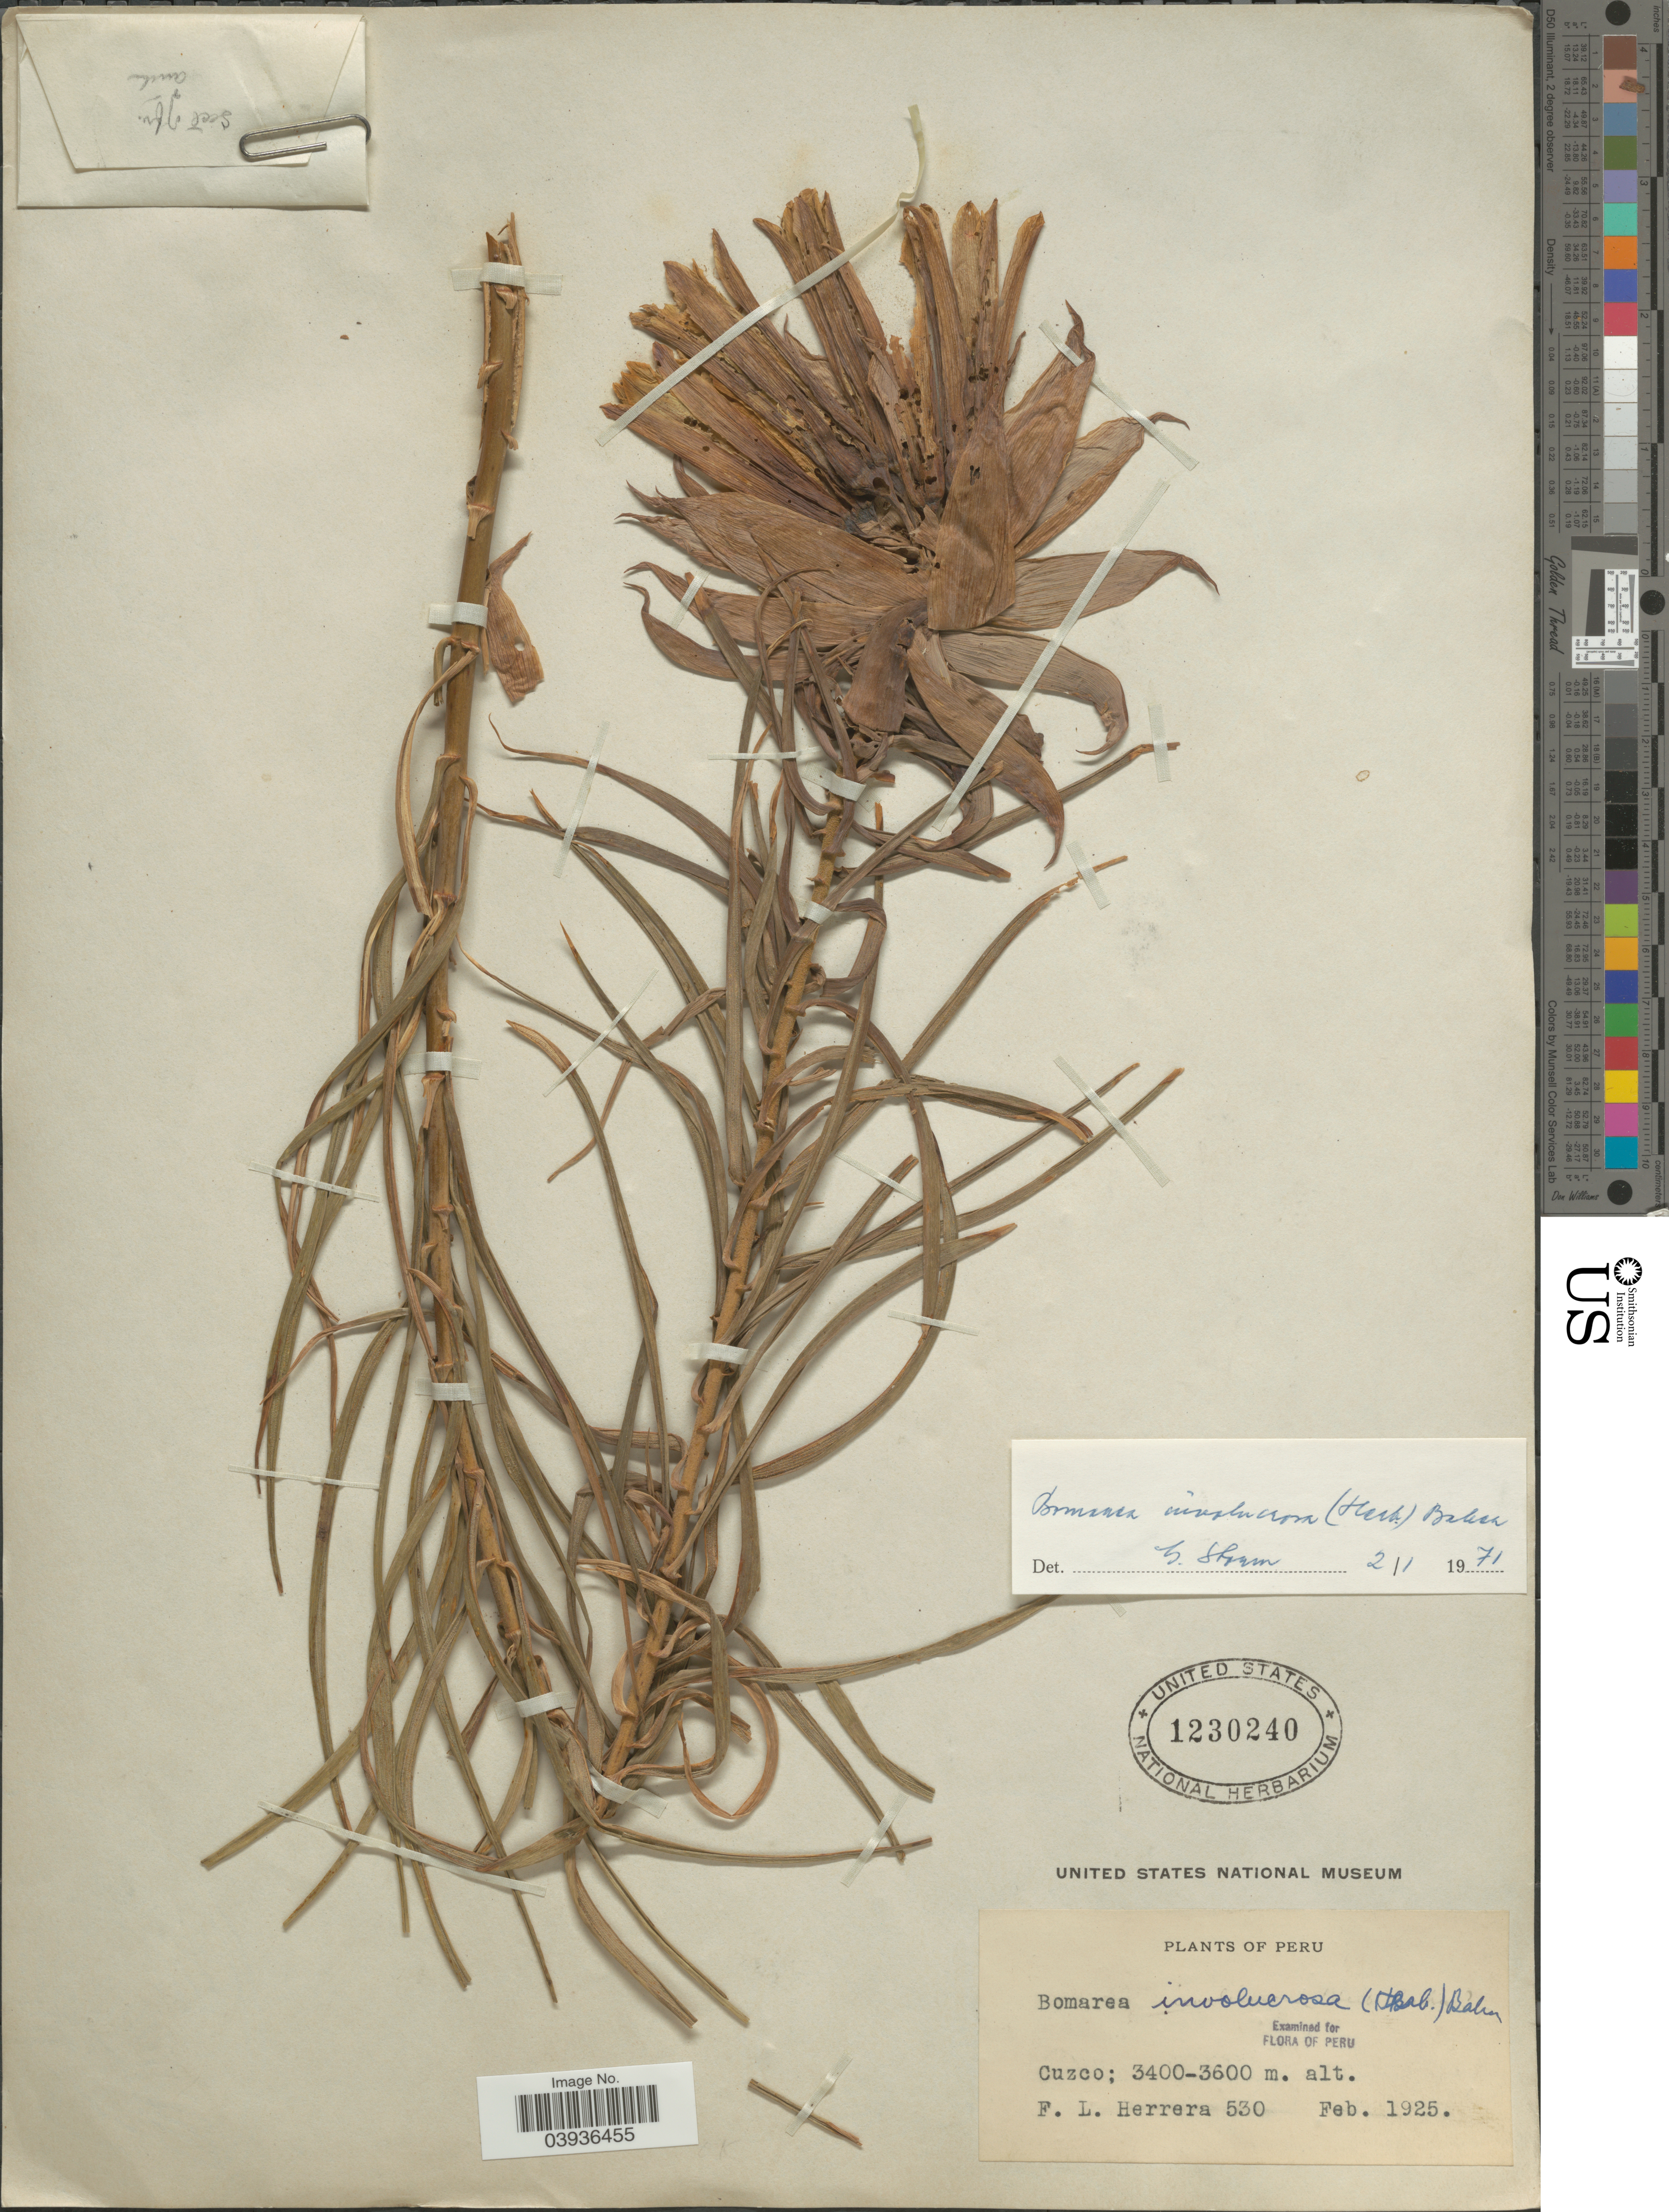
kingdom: Plantae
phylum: Tracheophyta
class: Liliopsida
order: Liliales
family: Alstroemeriaceae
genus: Bomarea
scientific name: Bomarea involucrosa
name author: (Herb.) Baker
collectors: F. L. Herrera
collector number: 530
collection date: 1925-02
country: Peru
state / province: Cusco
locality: Cuzco.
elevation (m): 3400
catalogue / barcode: US 1230240